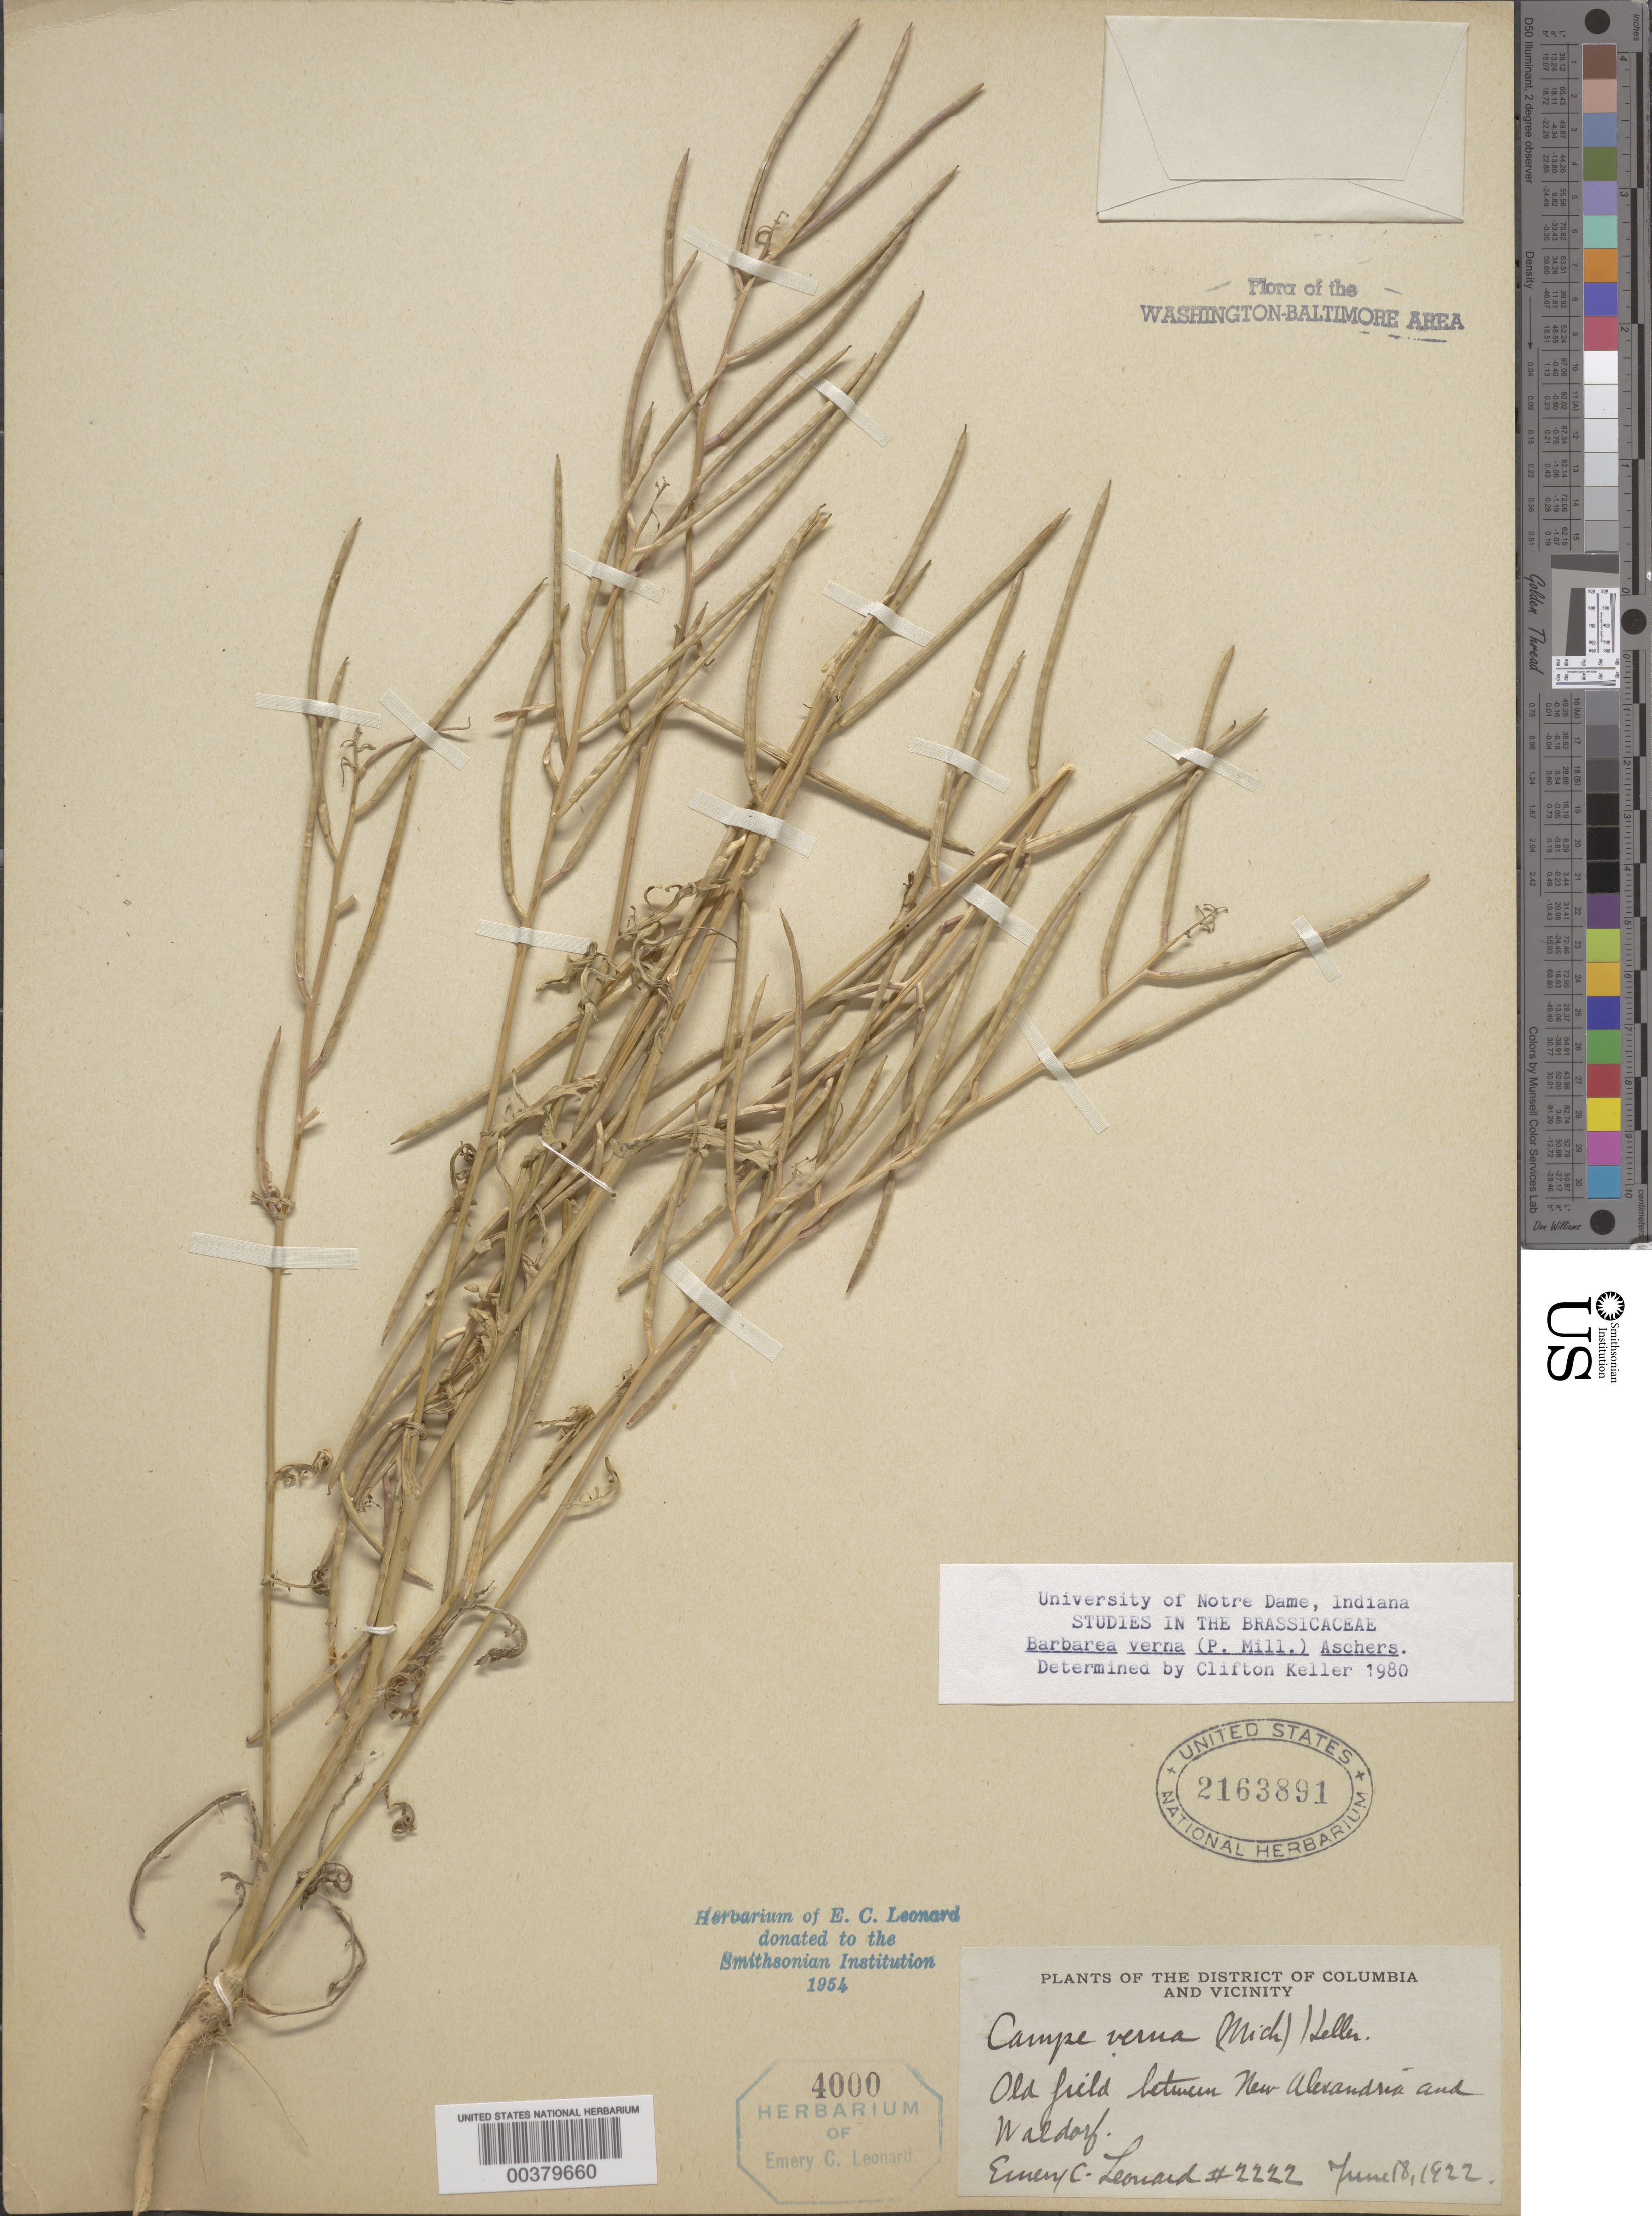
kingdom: Plantae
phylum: Tracheophyta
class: Magnoliopsida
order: Brassicales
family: Brassicaceae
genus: Barbarea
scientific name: Barbarea verna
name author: (Mill.) Asch.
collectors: E. C. Leonard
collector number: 2222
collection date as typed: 18 Jun 1922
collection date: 1922-06-18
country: United States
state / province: Maryland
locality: between New Alexandria and Waldorf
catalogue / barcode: US 2163891